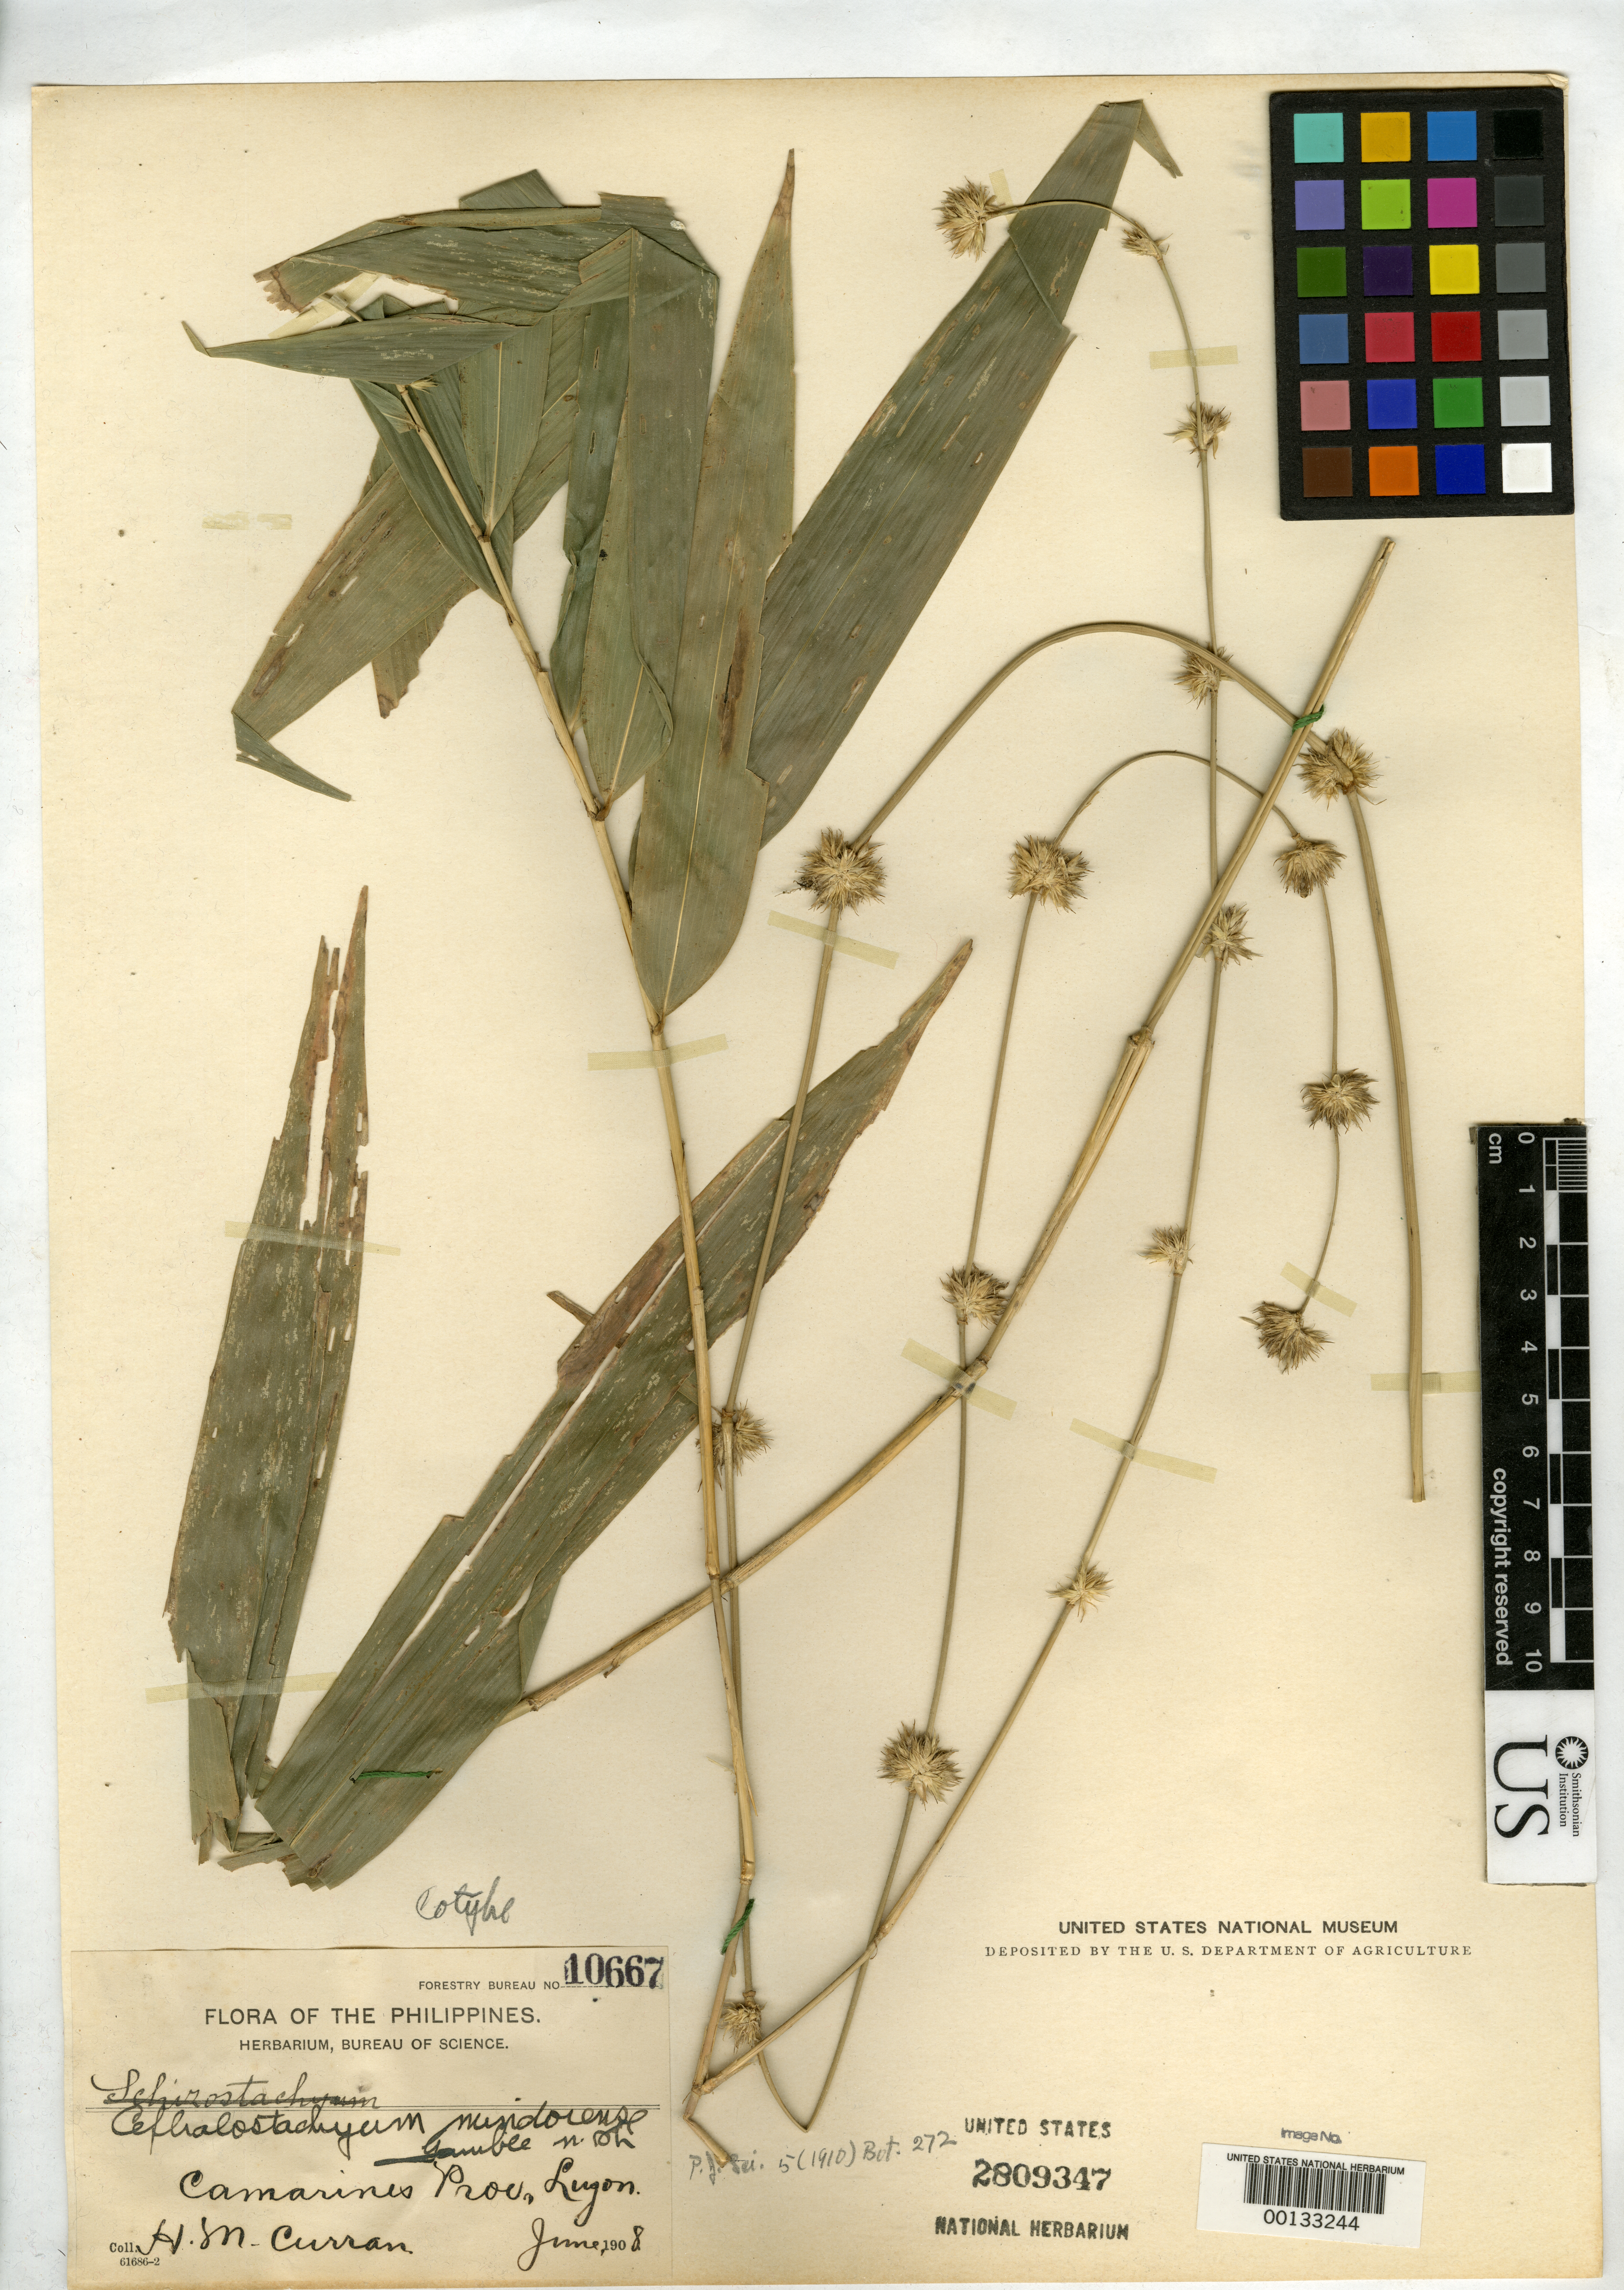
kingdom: Plantae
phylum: Tracheophyta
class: Liliopsida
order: Poales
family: Poaceae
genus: Cephalostachyum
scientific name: Cephalostachyum mindorense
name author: Gamble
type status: Syntype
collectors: H. M. Curran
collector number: For. Bur. 10667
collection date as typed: Jun 1908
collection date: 1908-06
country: Philippines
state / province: Bicol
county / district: Camarines Norte / Camarines Sur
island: Luzon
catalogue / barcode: US 2809347